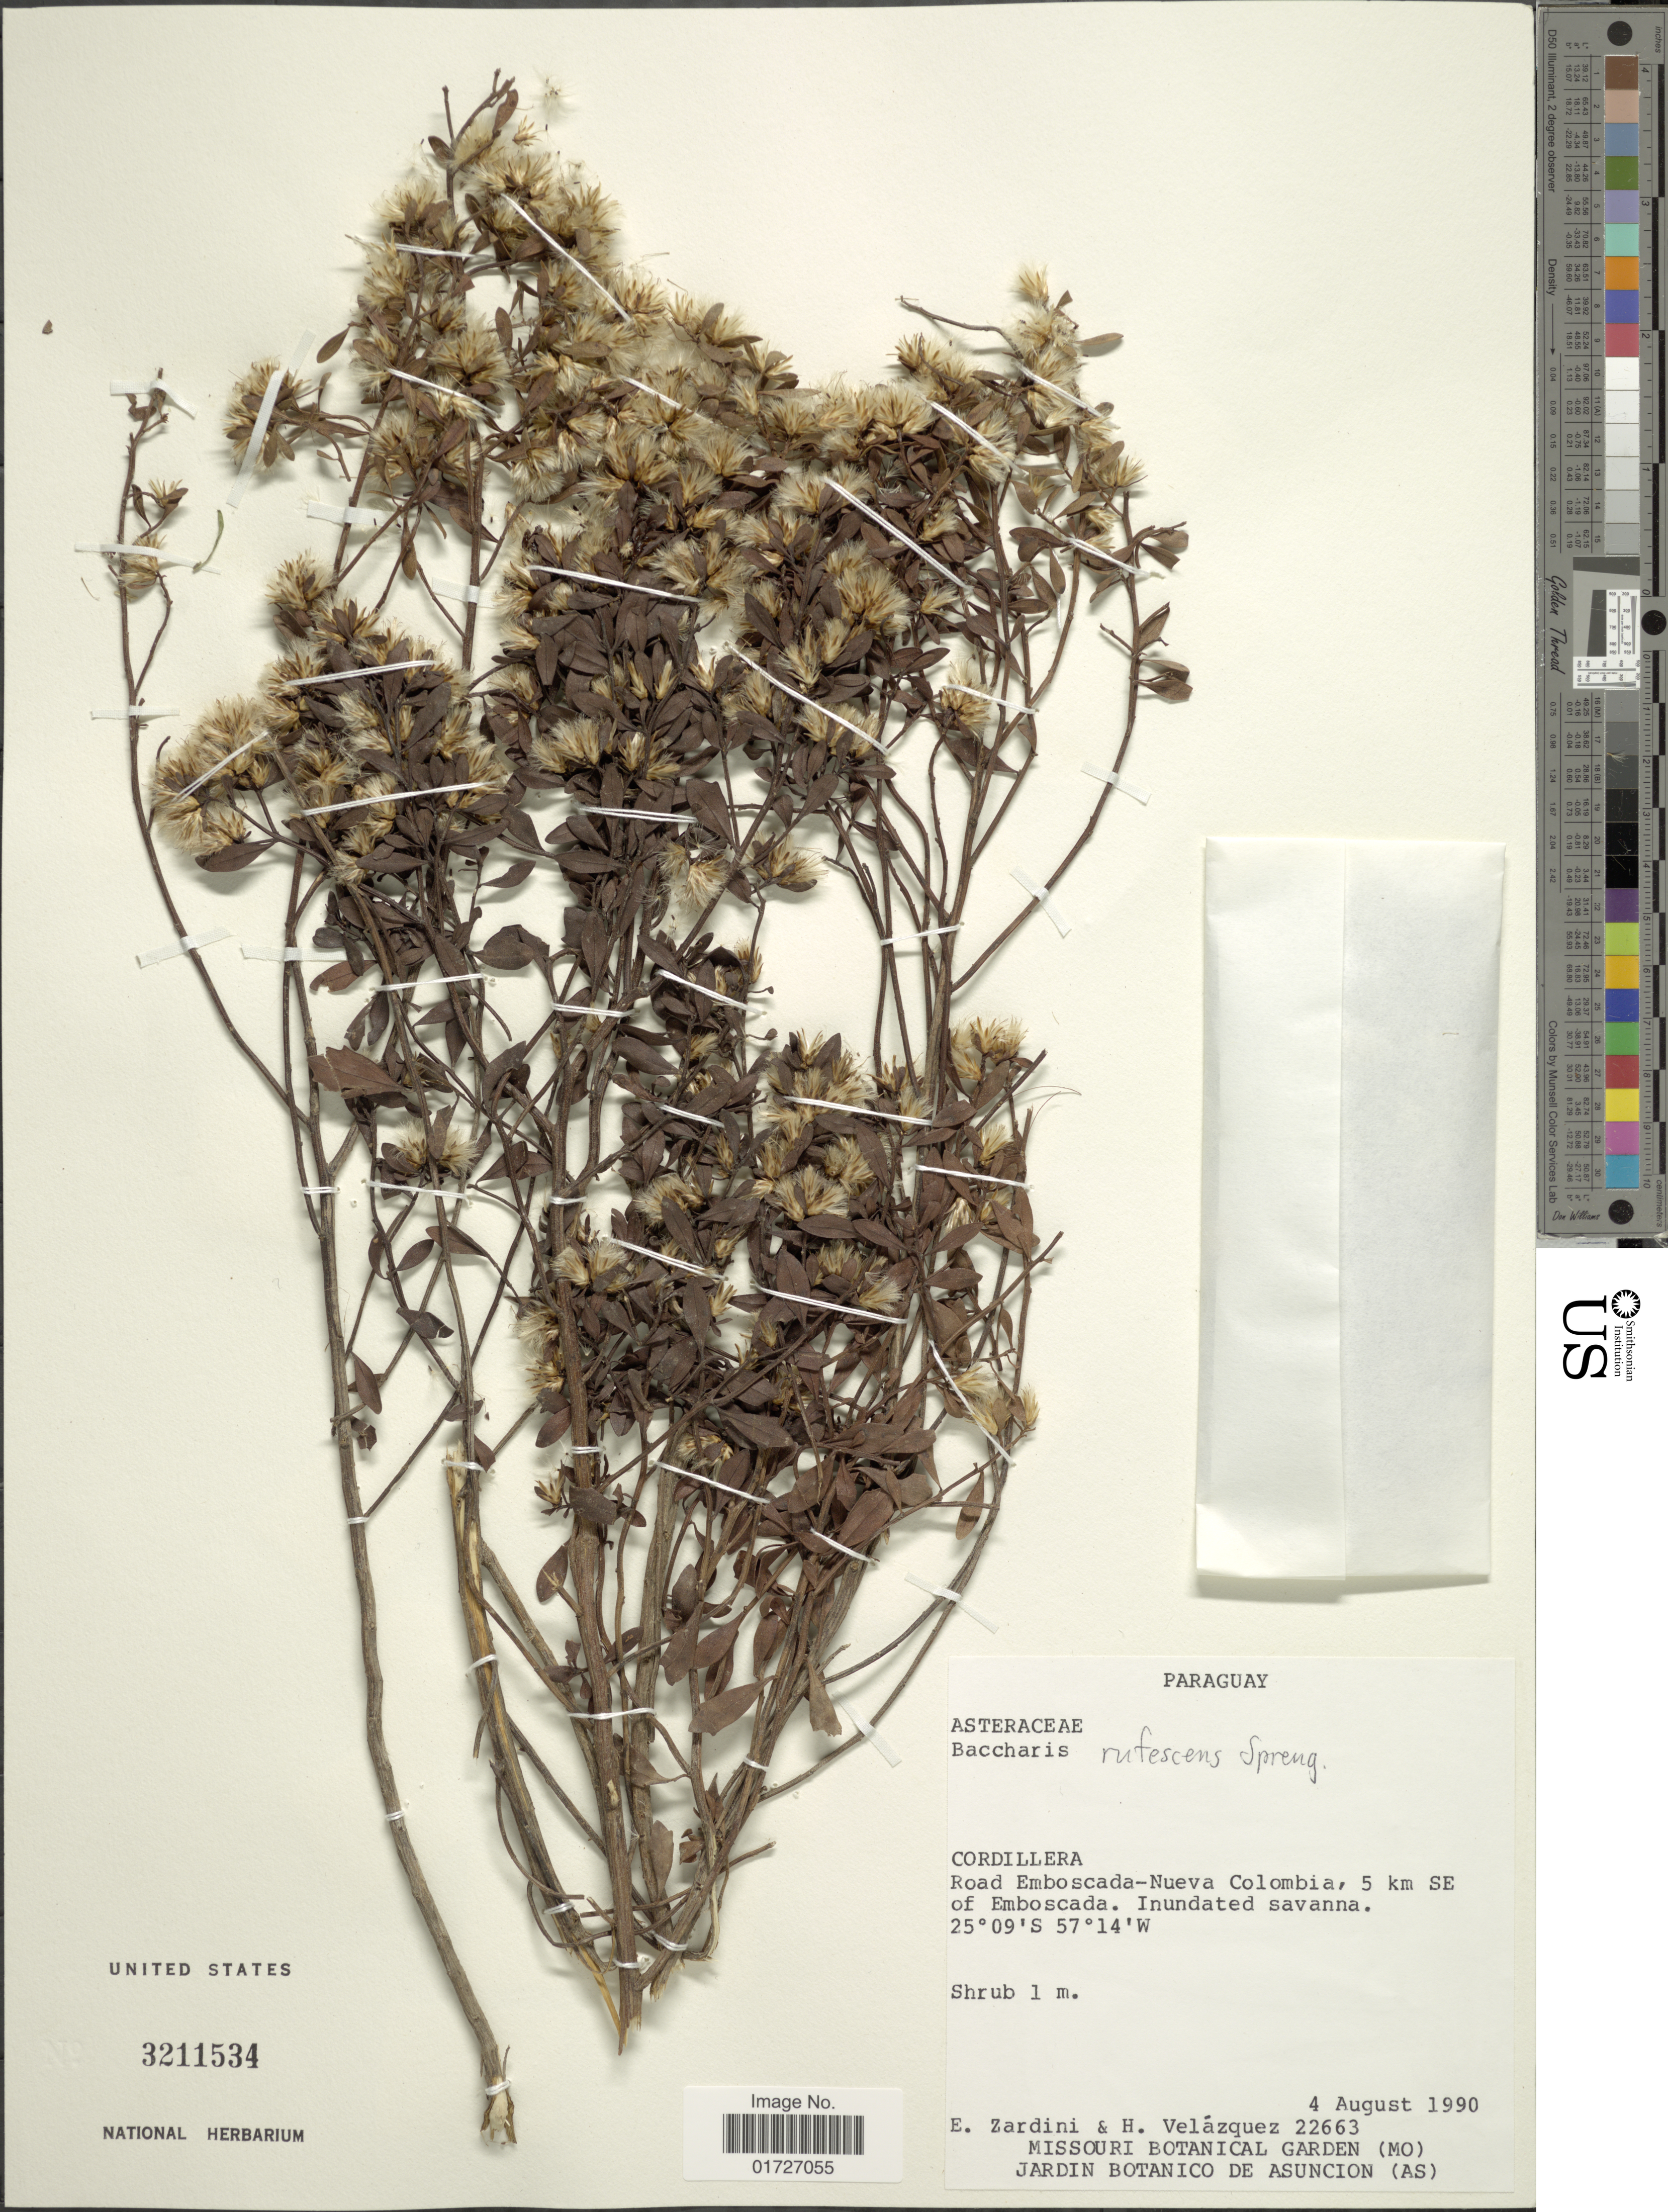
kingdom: Plantae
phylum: Tracheophyta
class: Magnoliopsida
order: Asterales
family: Asteraceae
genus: Baccharis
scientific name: Baccharis sp.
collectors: E. M. Zardini & H. Velázquez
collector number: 22663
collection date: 1990-08-04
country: Paraguay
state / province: Cordillera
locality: Road Emboscada-Nueva Colombia, 5 km SE of Emboscada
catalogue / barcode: US 3211534